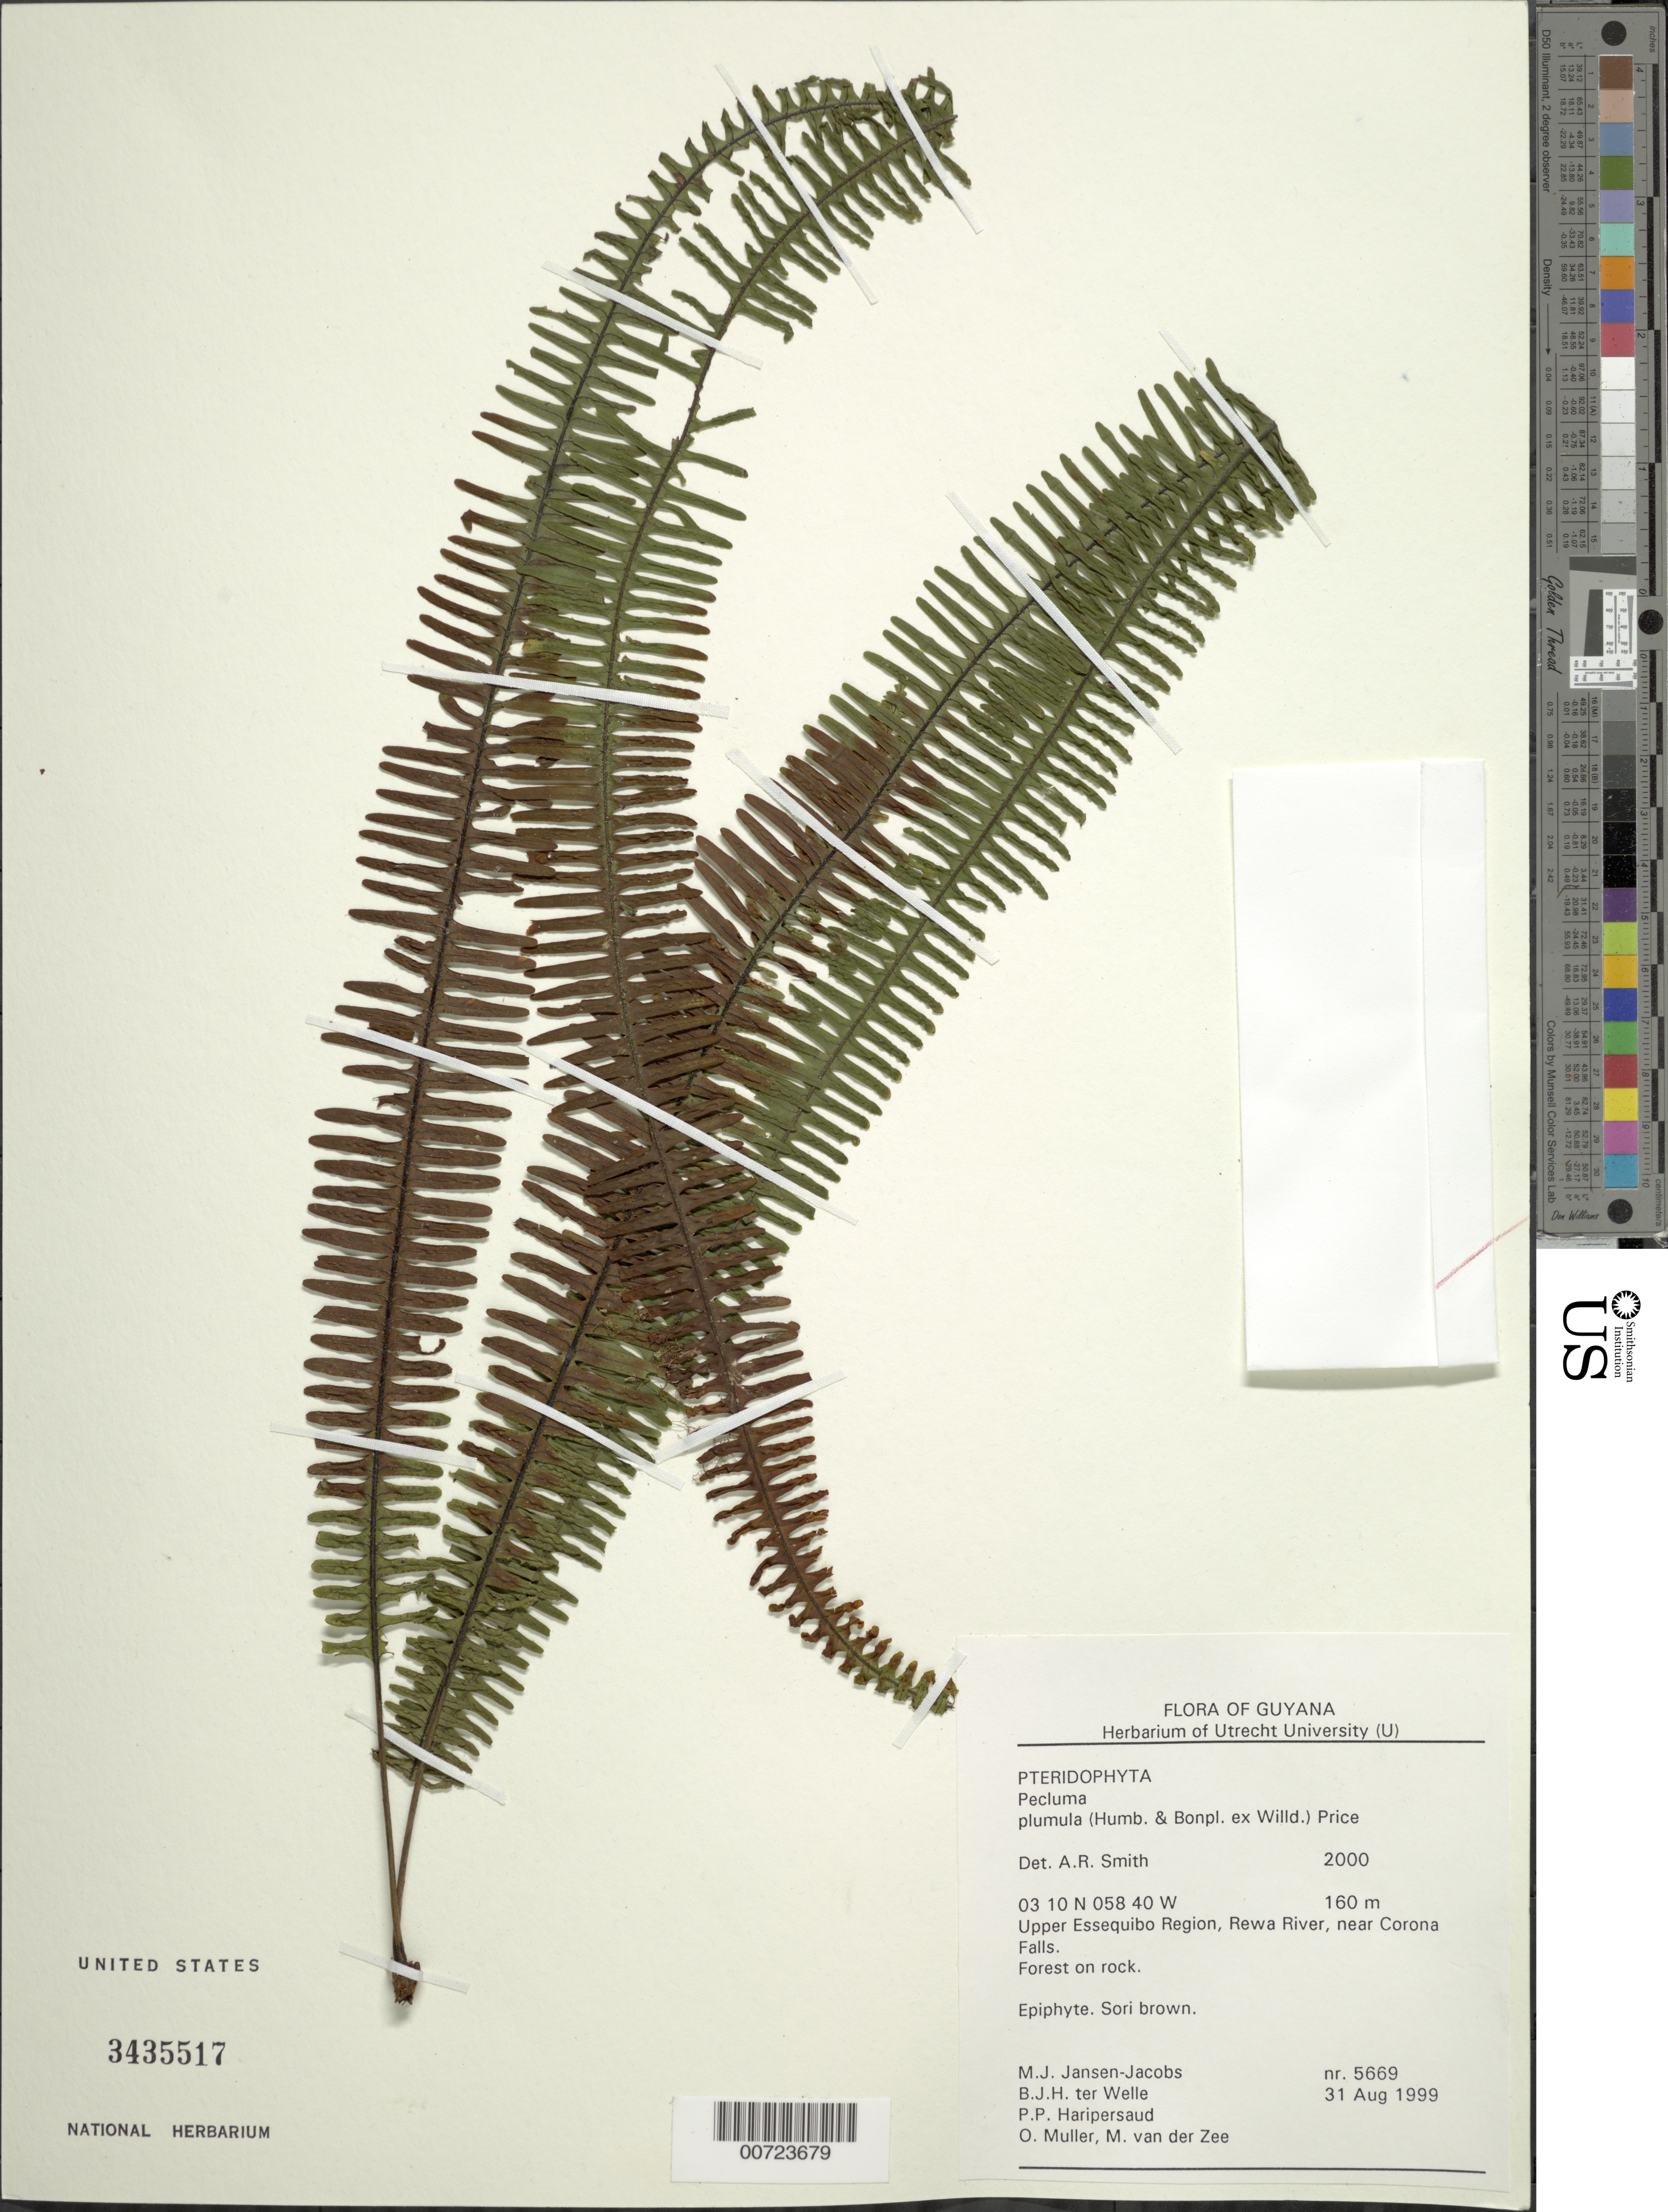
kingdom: Plantae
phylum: Tracheophyta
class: Polypodiopsida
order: Polypodiales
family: Polypodiaceae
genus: Pecluma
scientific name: Pecluma plumula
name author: (Humb. & Bonpl. ex Willd.) M.G. Price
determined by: Smith, Alan R., (UC)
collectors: M. J. Jansen-Jacobs, B. Welle, P. Haripersaud, O. Muller & M. van der Zee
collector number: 5669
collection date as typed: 31-Aug-99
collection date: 1999-08-31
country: Guyana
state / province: U. Takutu-U. Essequibo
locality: Rewa River, near Corona Falls, Upper Essequibo Region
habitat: Forest on rock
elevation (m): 160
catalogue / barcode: US 3435517